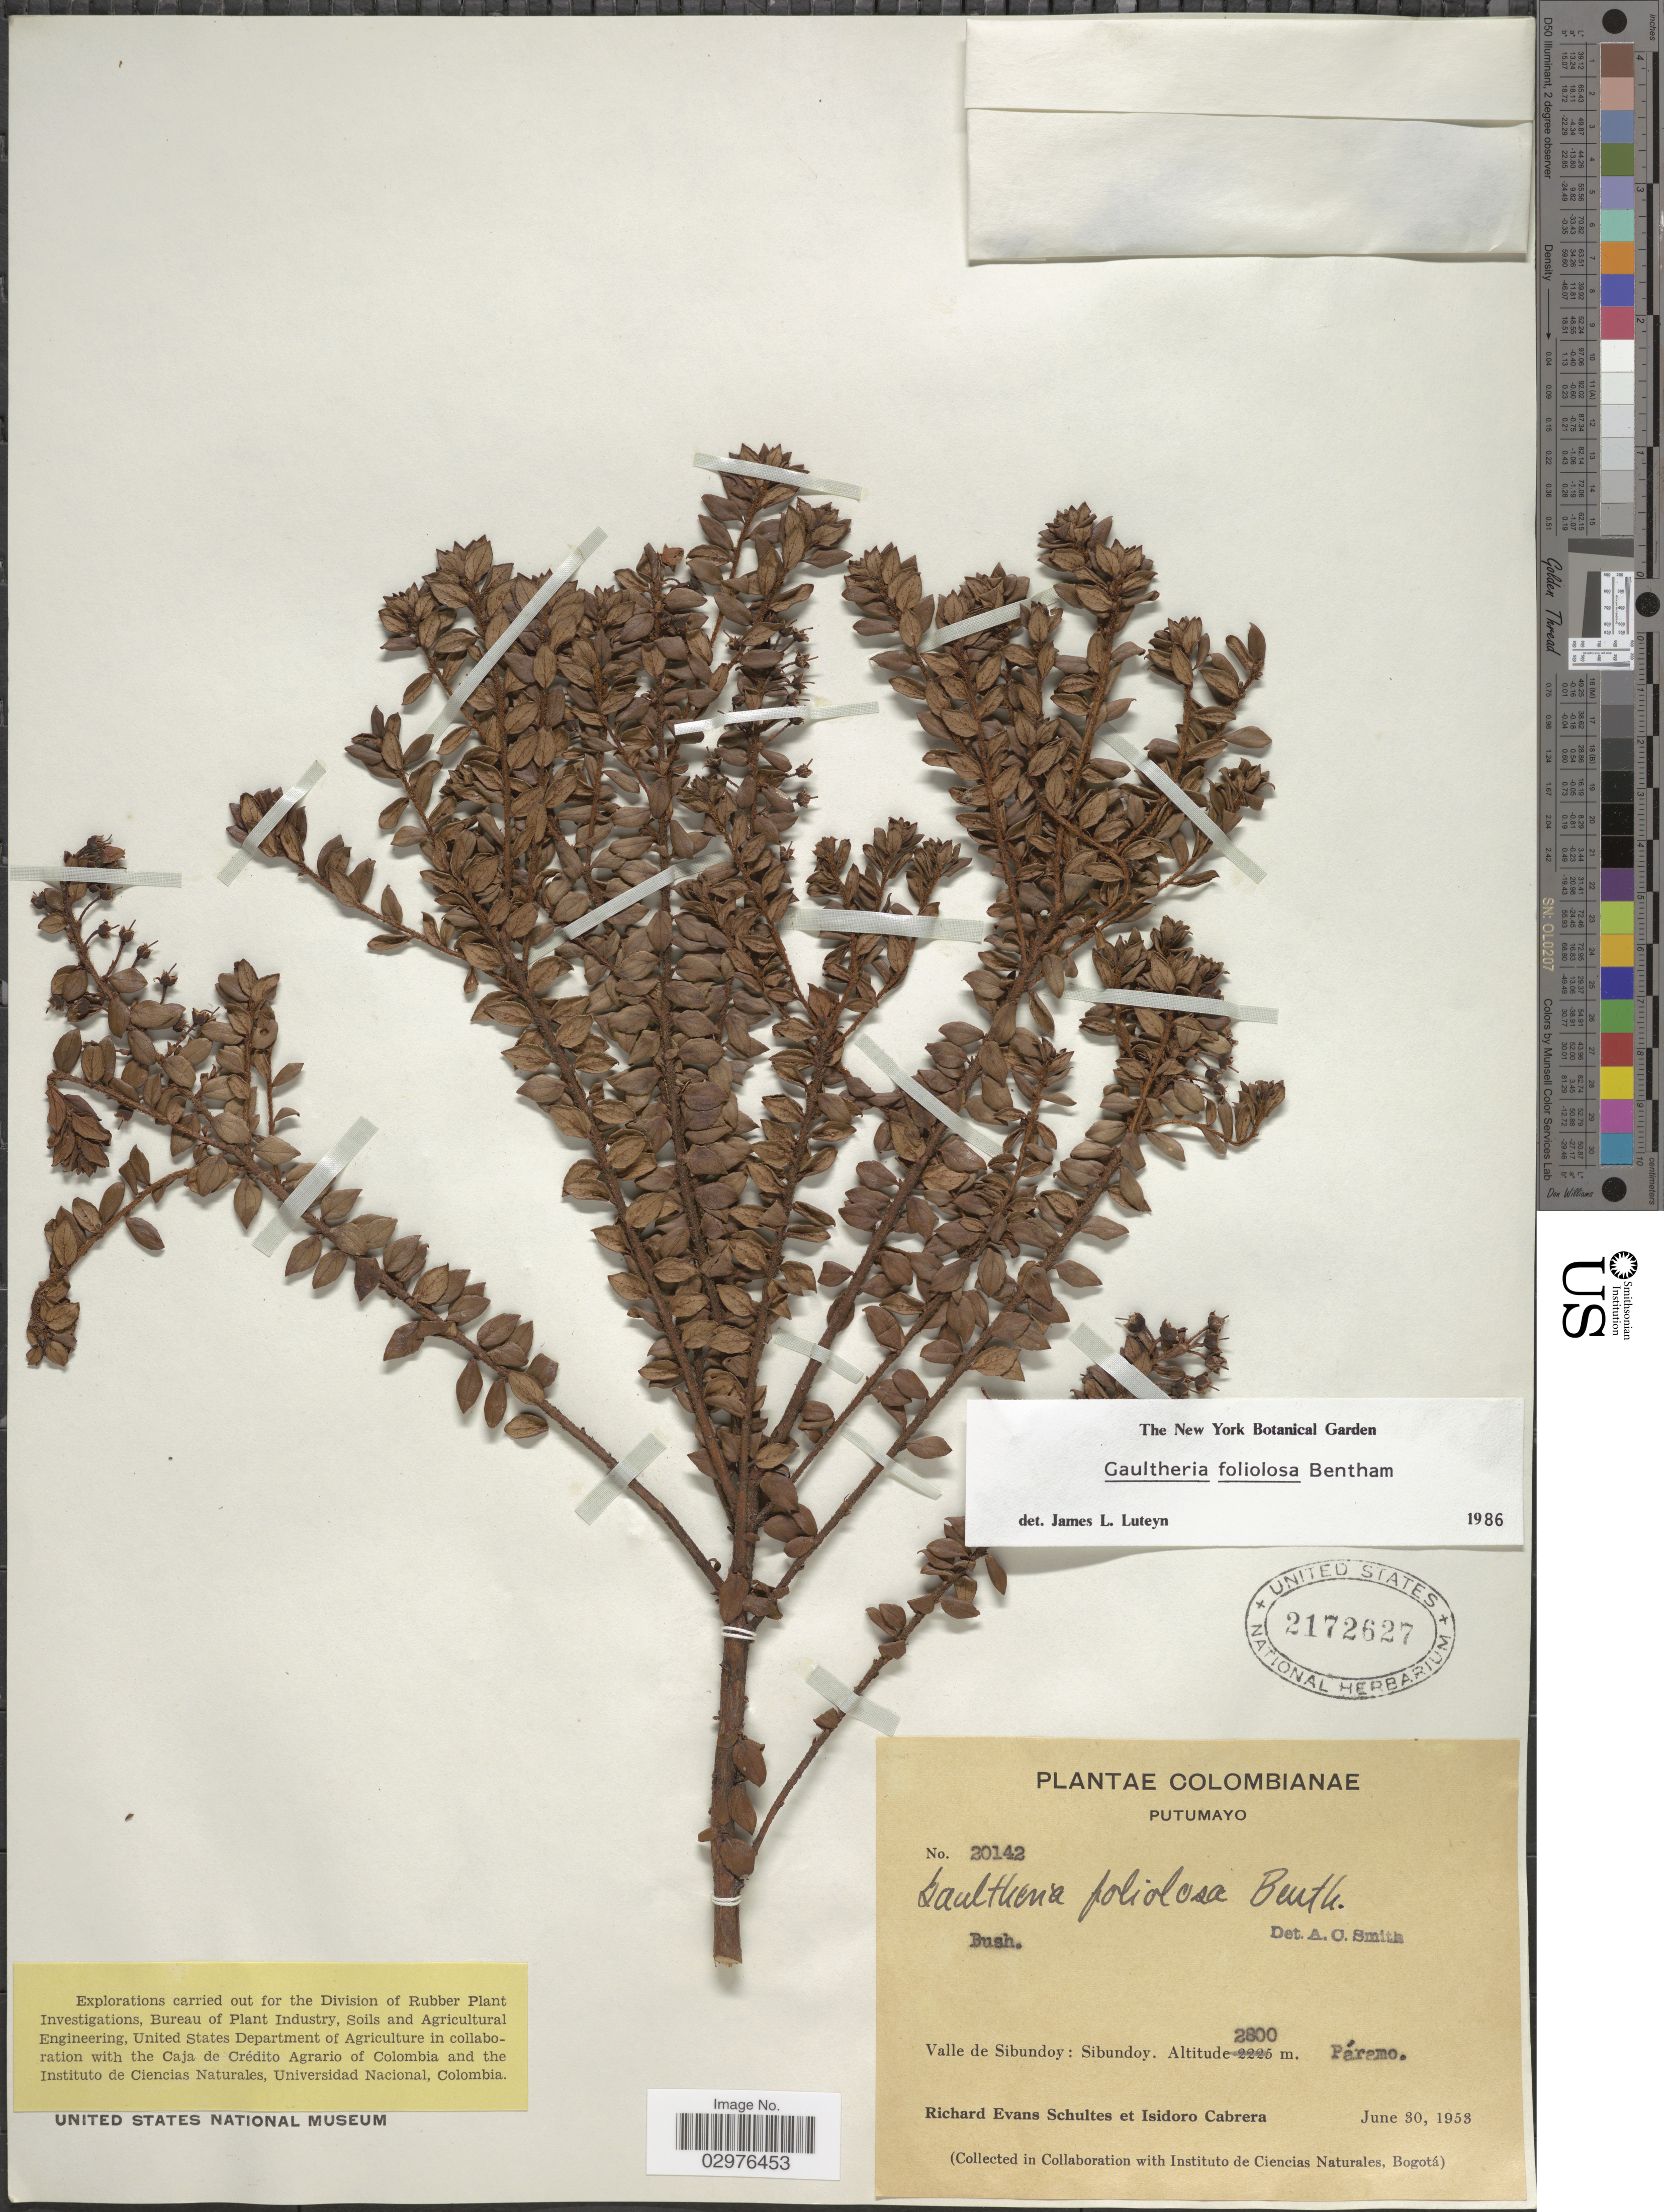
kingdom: Plantae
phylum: Tracheophyta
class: Magnoliopsida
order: Ericales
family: Ericaceae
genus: Gaultheria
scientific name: Gaultheria foliolosa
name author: Benth.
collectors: R. E. Schultes & I. Cabrera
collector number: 20142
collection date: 1953-06-30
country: Colombia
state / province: Putumayo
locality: Valle de Sibundoy: Sibundoy. Páramo.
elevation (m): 2800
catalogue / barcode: US 2172627